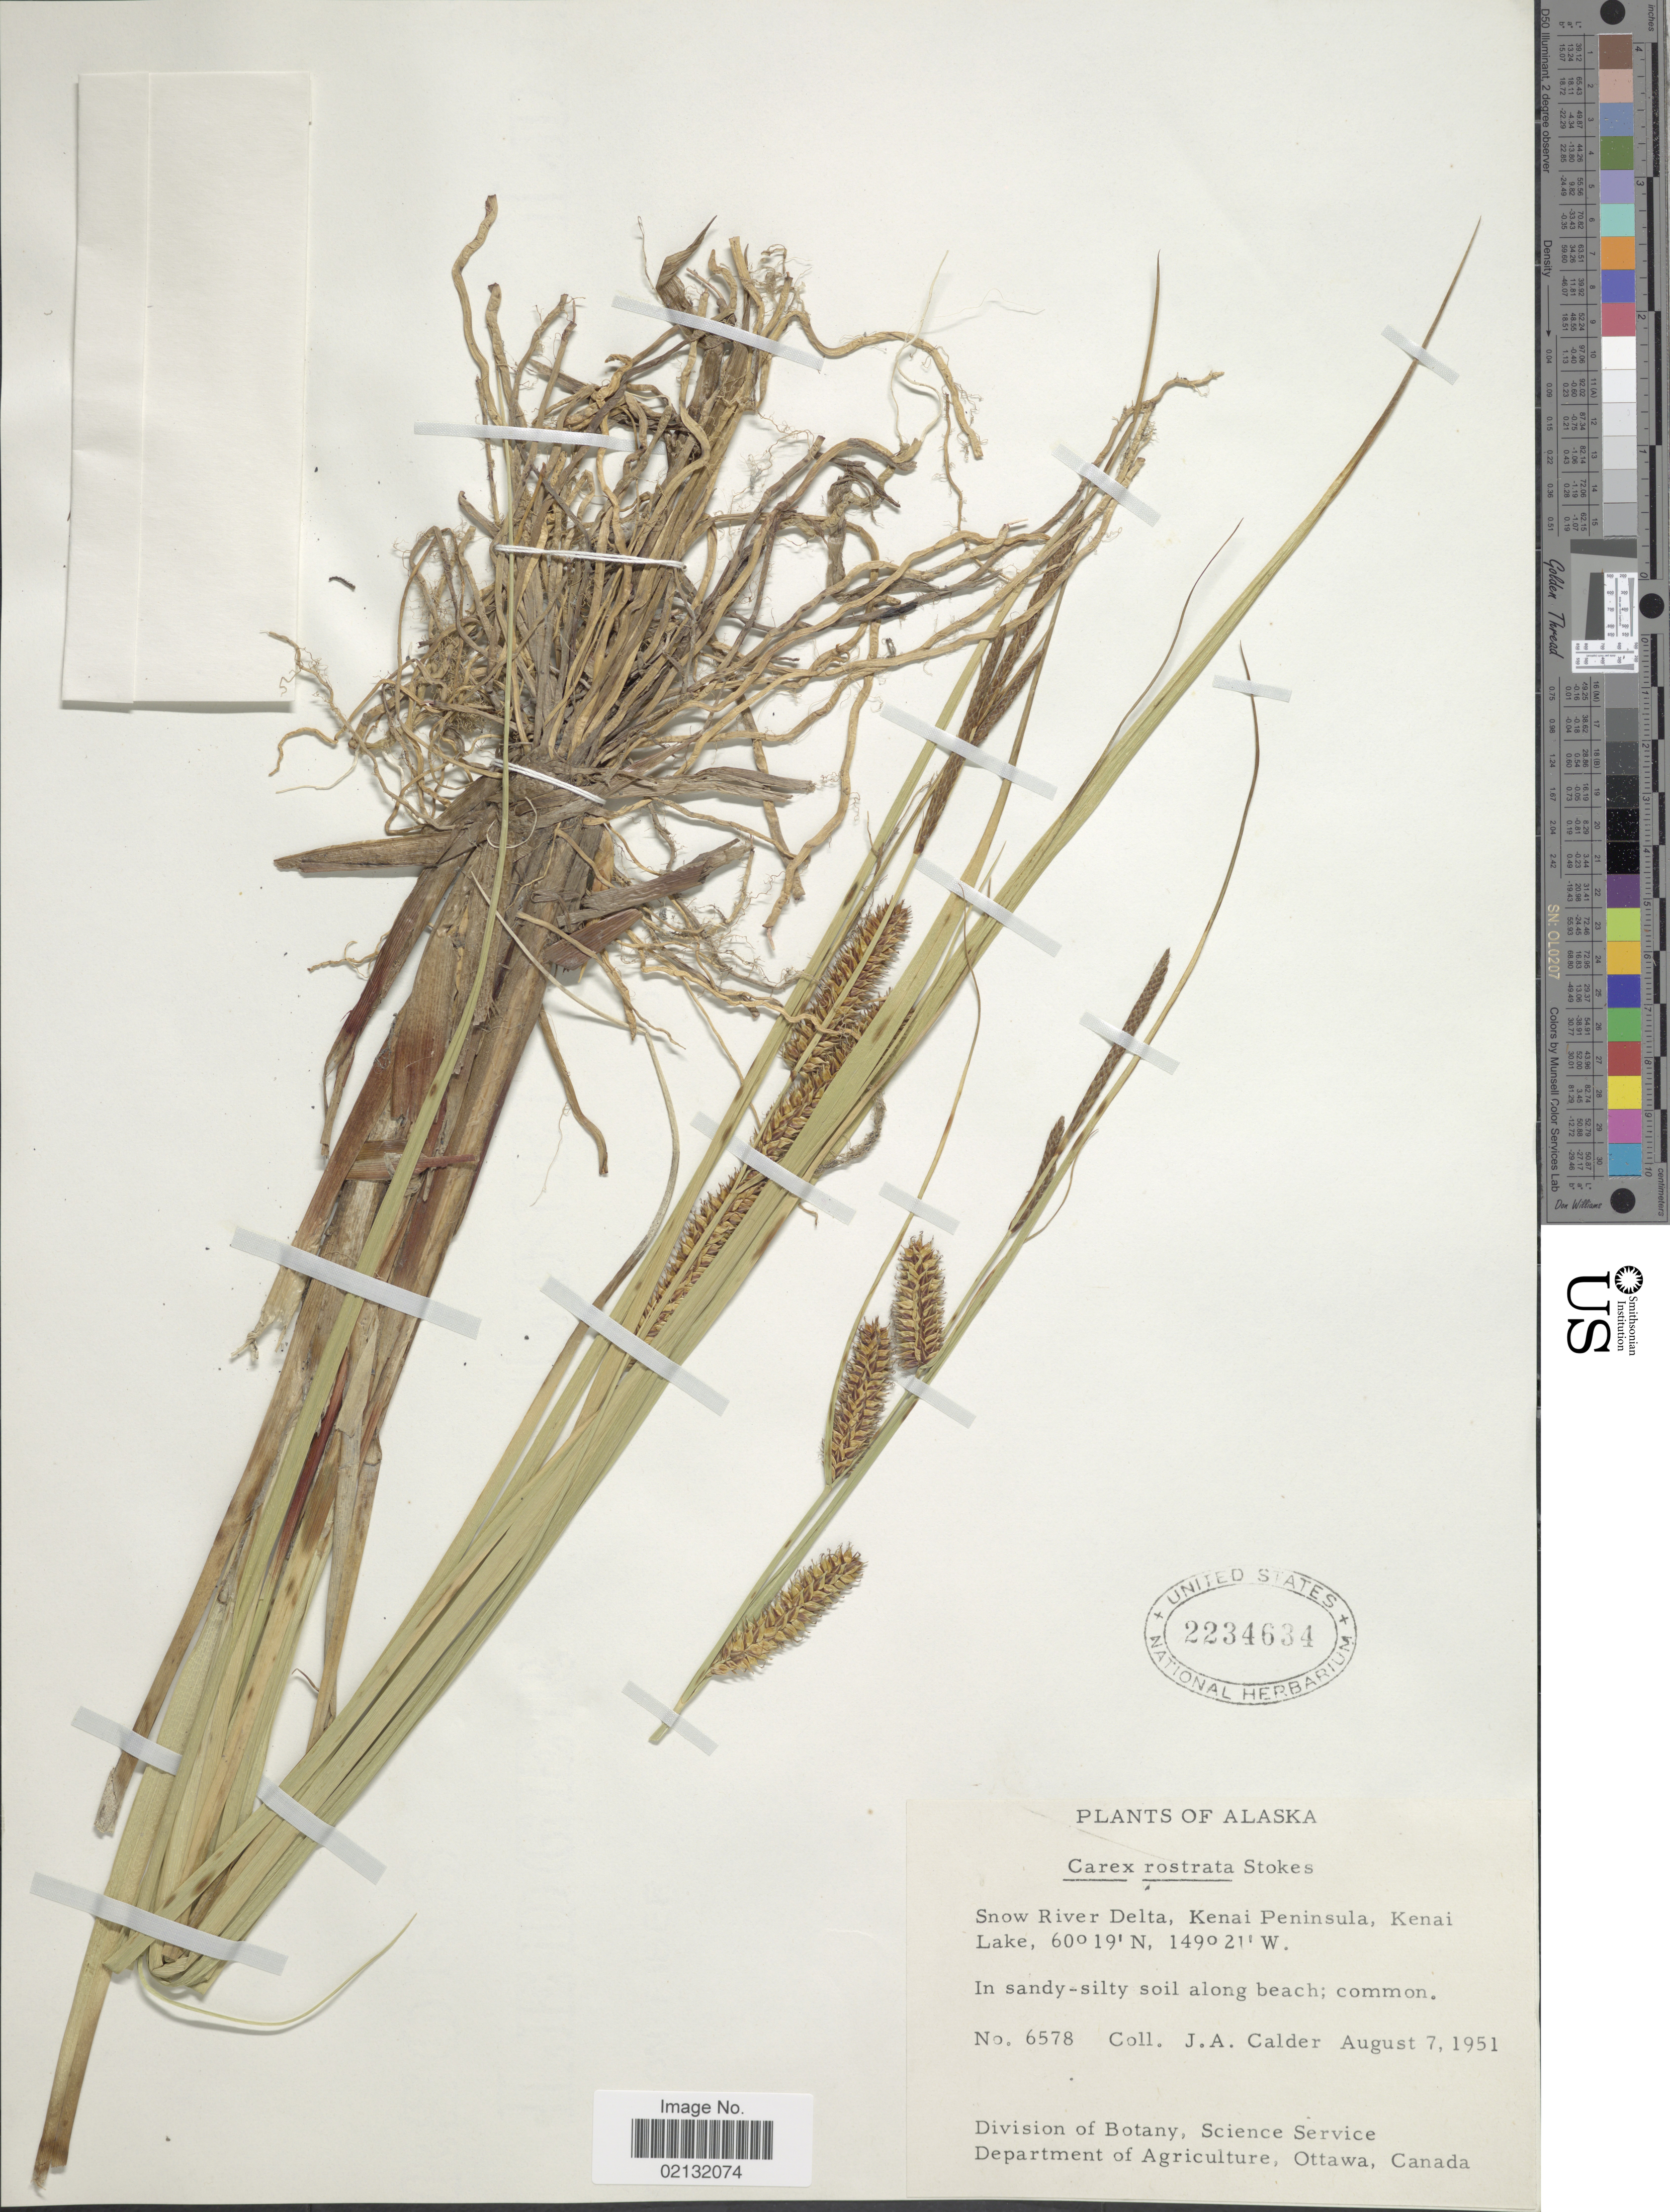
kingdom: Plantae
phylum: Tracheophyta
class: Liliopsida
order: Poales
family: Cyperaceae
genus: Carex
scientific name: Carex rostrata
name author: Stokes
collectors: J. A. Calder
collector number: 6578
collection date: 1951-08-07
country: United States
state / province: Alaska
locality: Snow River Delta, Kenai Peninsula, Kenai Lake.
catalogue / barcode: US 2234634